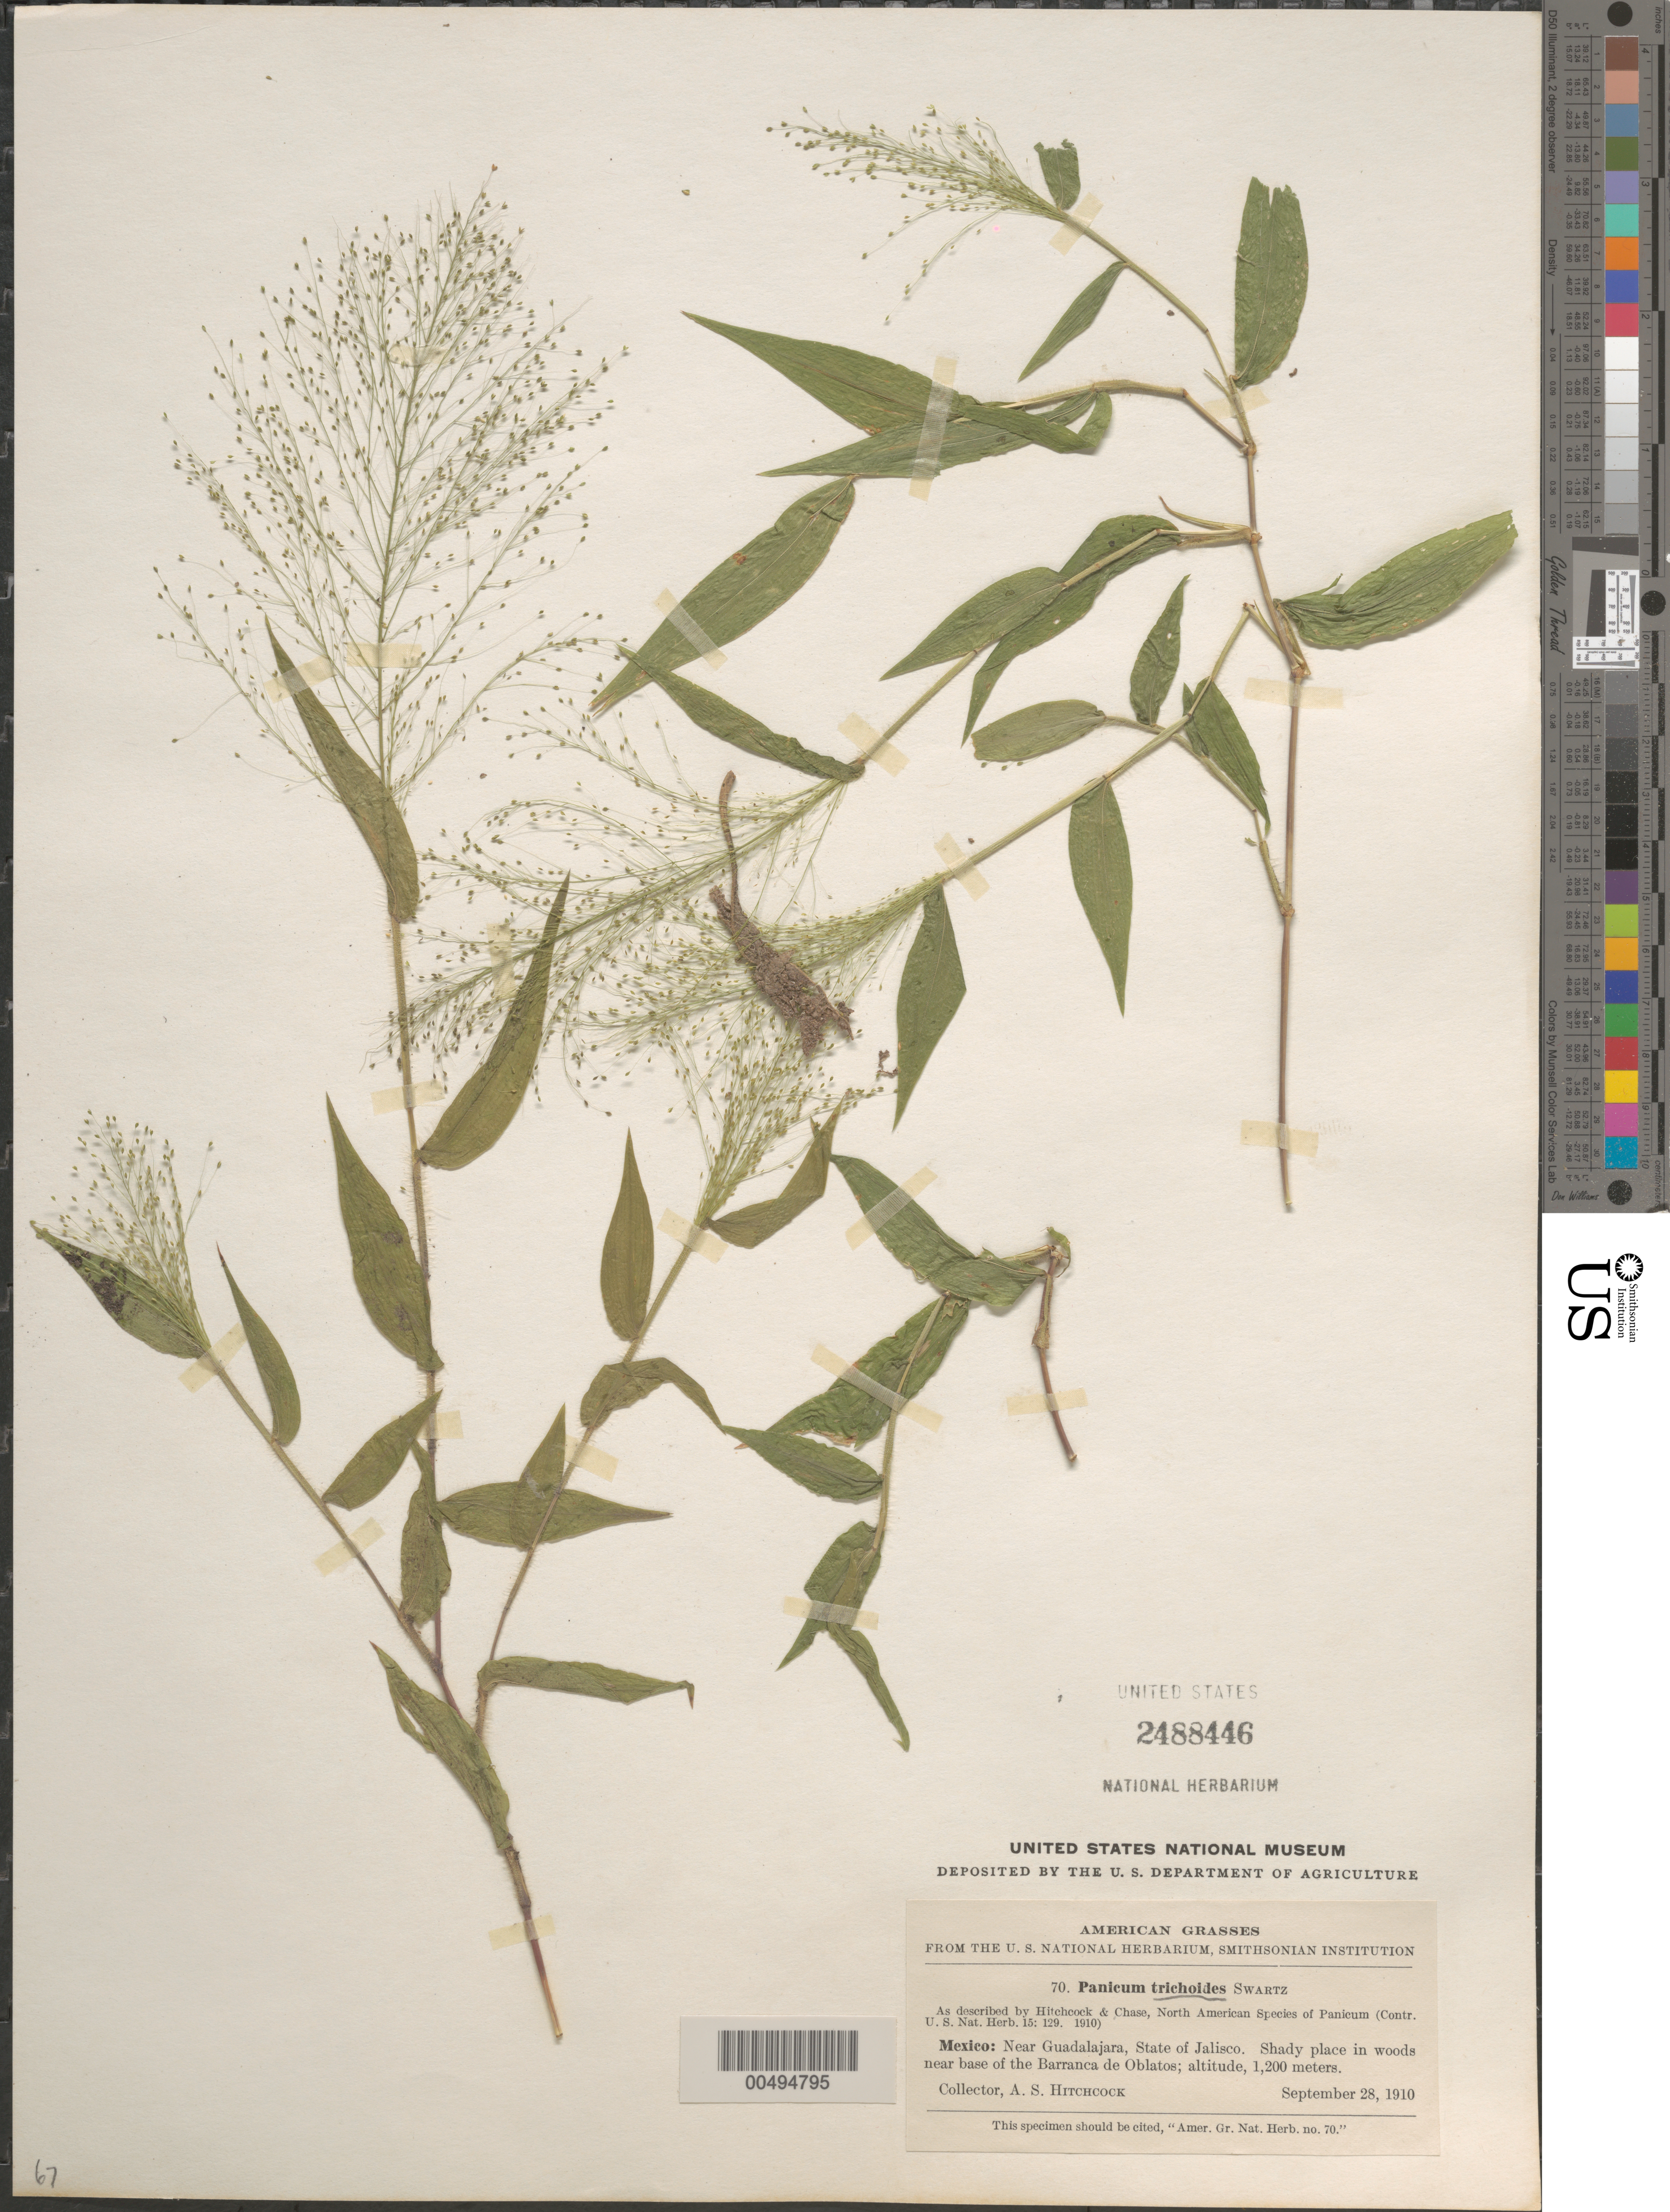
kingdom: Plantae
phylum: Tracheophyta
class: Liliopsida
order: Poales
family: Poaceae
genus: Panicum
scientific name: Panicum trichoides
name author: Sw.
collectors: A. S. Hitchcock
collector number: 70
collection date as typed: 28 Sep 1910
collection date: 1910-09-28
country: Mexico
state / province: Jalisco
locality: Near Guadalajara, near base of the Barranca de Oblatos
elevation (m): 1200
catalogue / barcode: US 2488446